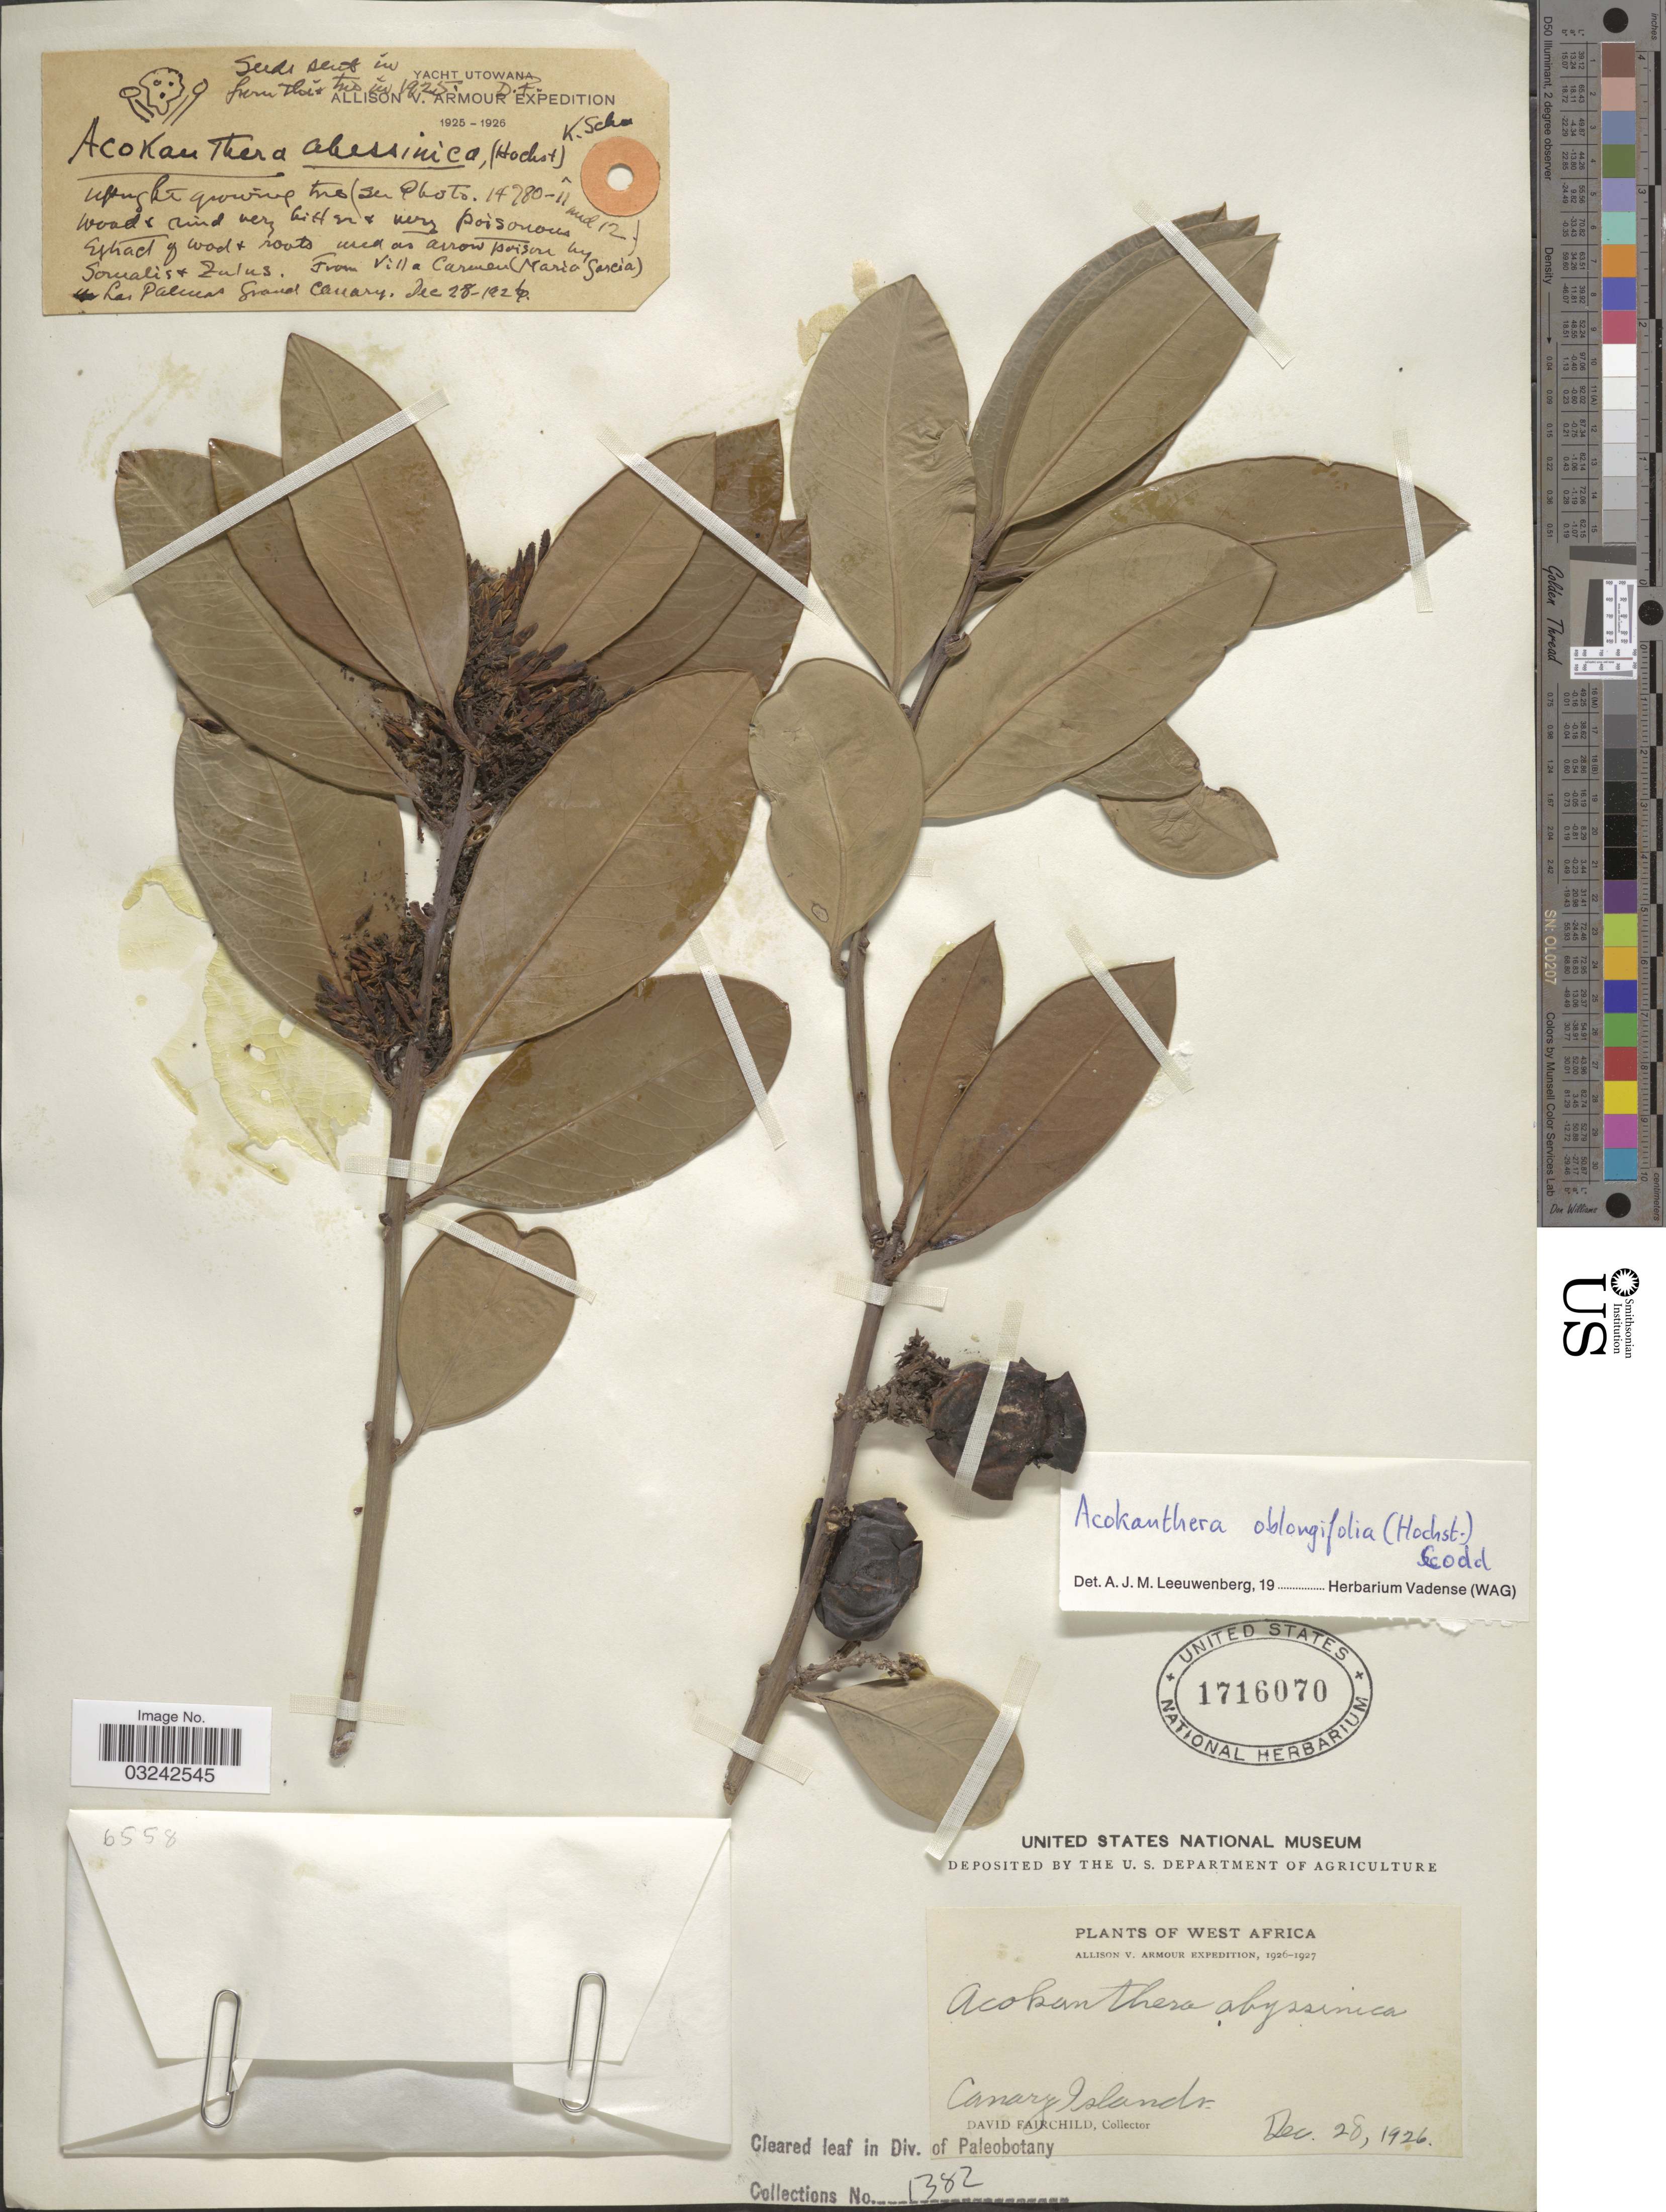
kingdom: Plantae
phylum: Tracheophyta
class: Magnoliopsida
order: Gentianales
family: Apocynaceae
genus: Acokanthera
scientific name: Acokanthera oblongifolia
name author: (Hochst.) Codd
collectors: D. Fairchild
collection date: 1926-12-28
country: Spain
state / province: Canarias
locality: West Africa. Canary Islands. From Villa Carmen (Maria Garcia) Las Palmas, Grand Canary.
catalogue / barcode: US 1716070